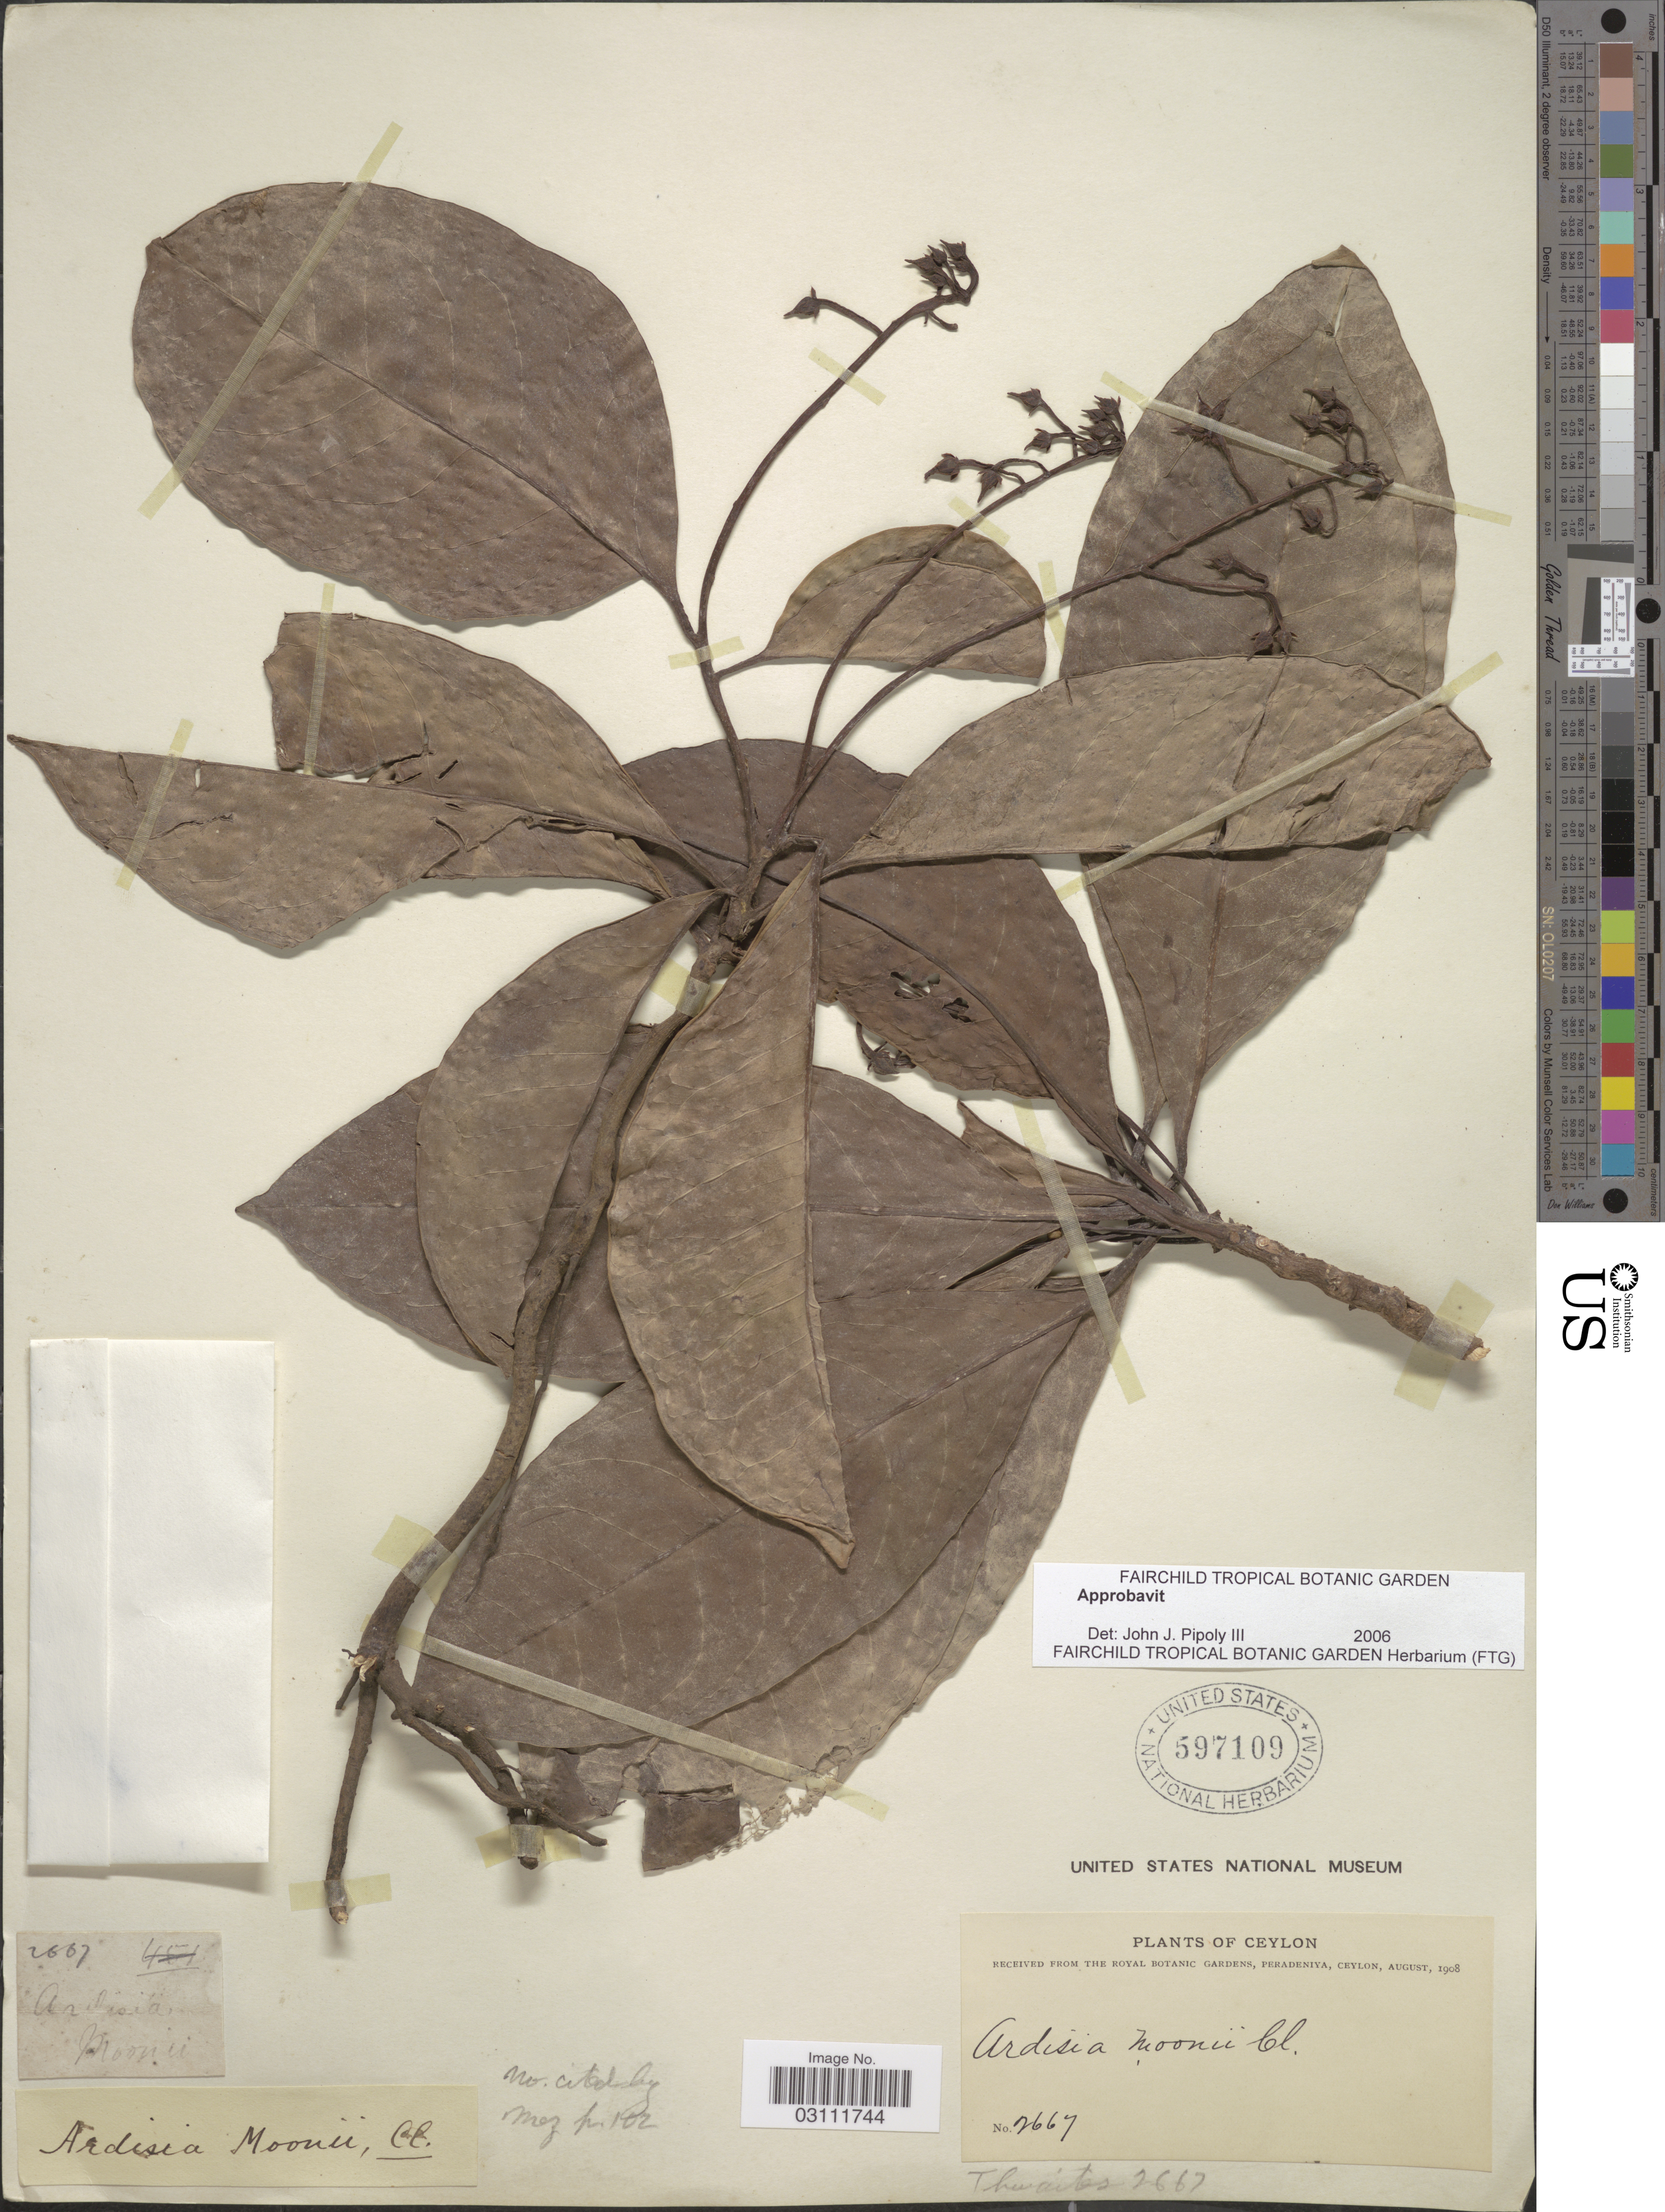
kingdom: Plantae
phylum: Tracheophyta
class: Magnoliopsida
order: Ericales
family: Primulaceae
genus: Ardisia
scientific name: Ardisia moonii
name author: C.B. Clarke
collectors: Thwaites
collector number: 2667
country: Sri Lanka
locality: Ceylon.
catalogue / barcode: US 597109